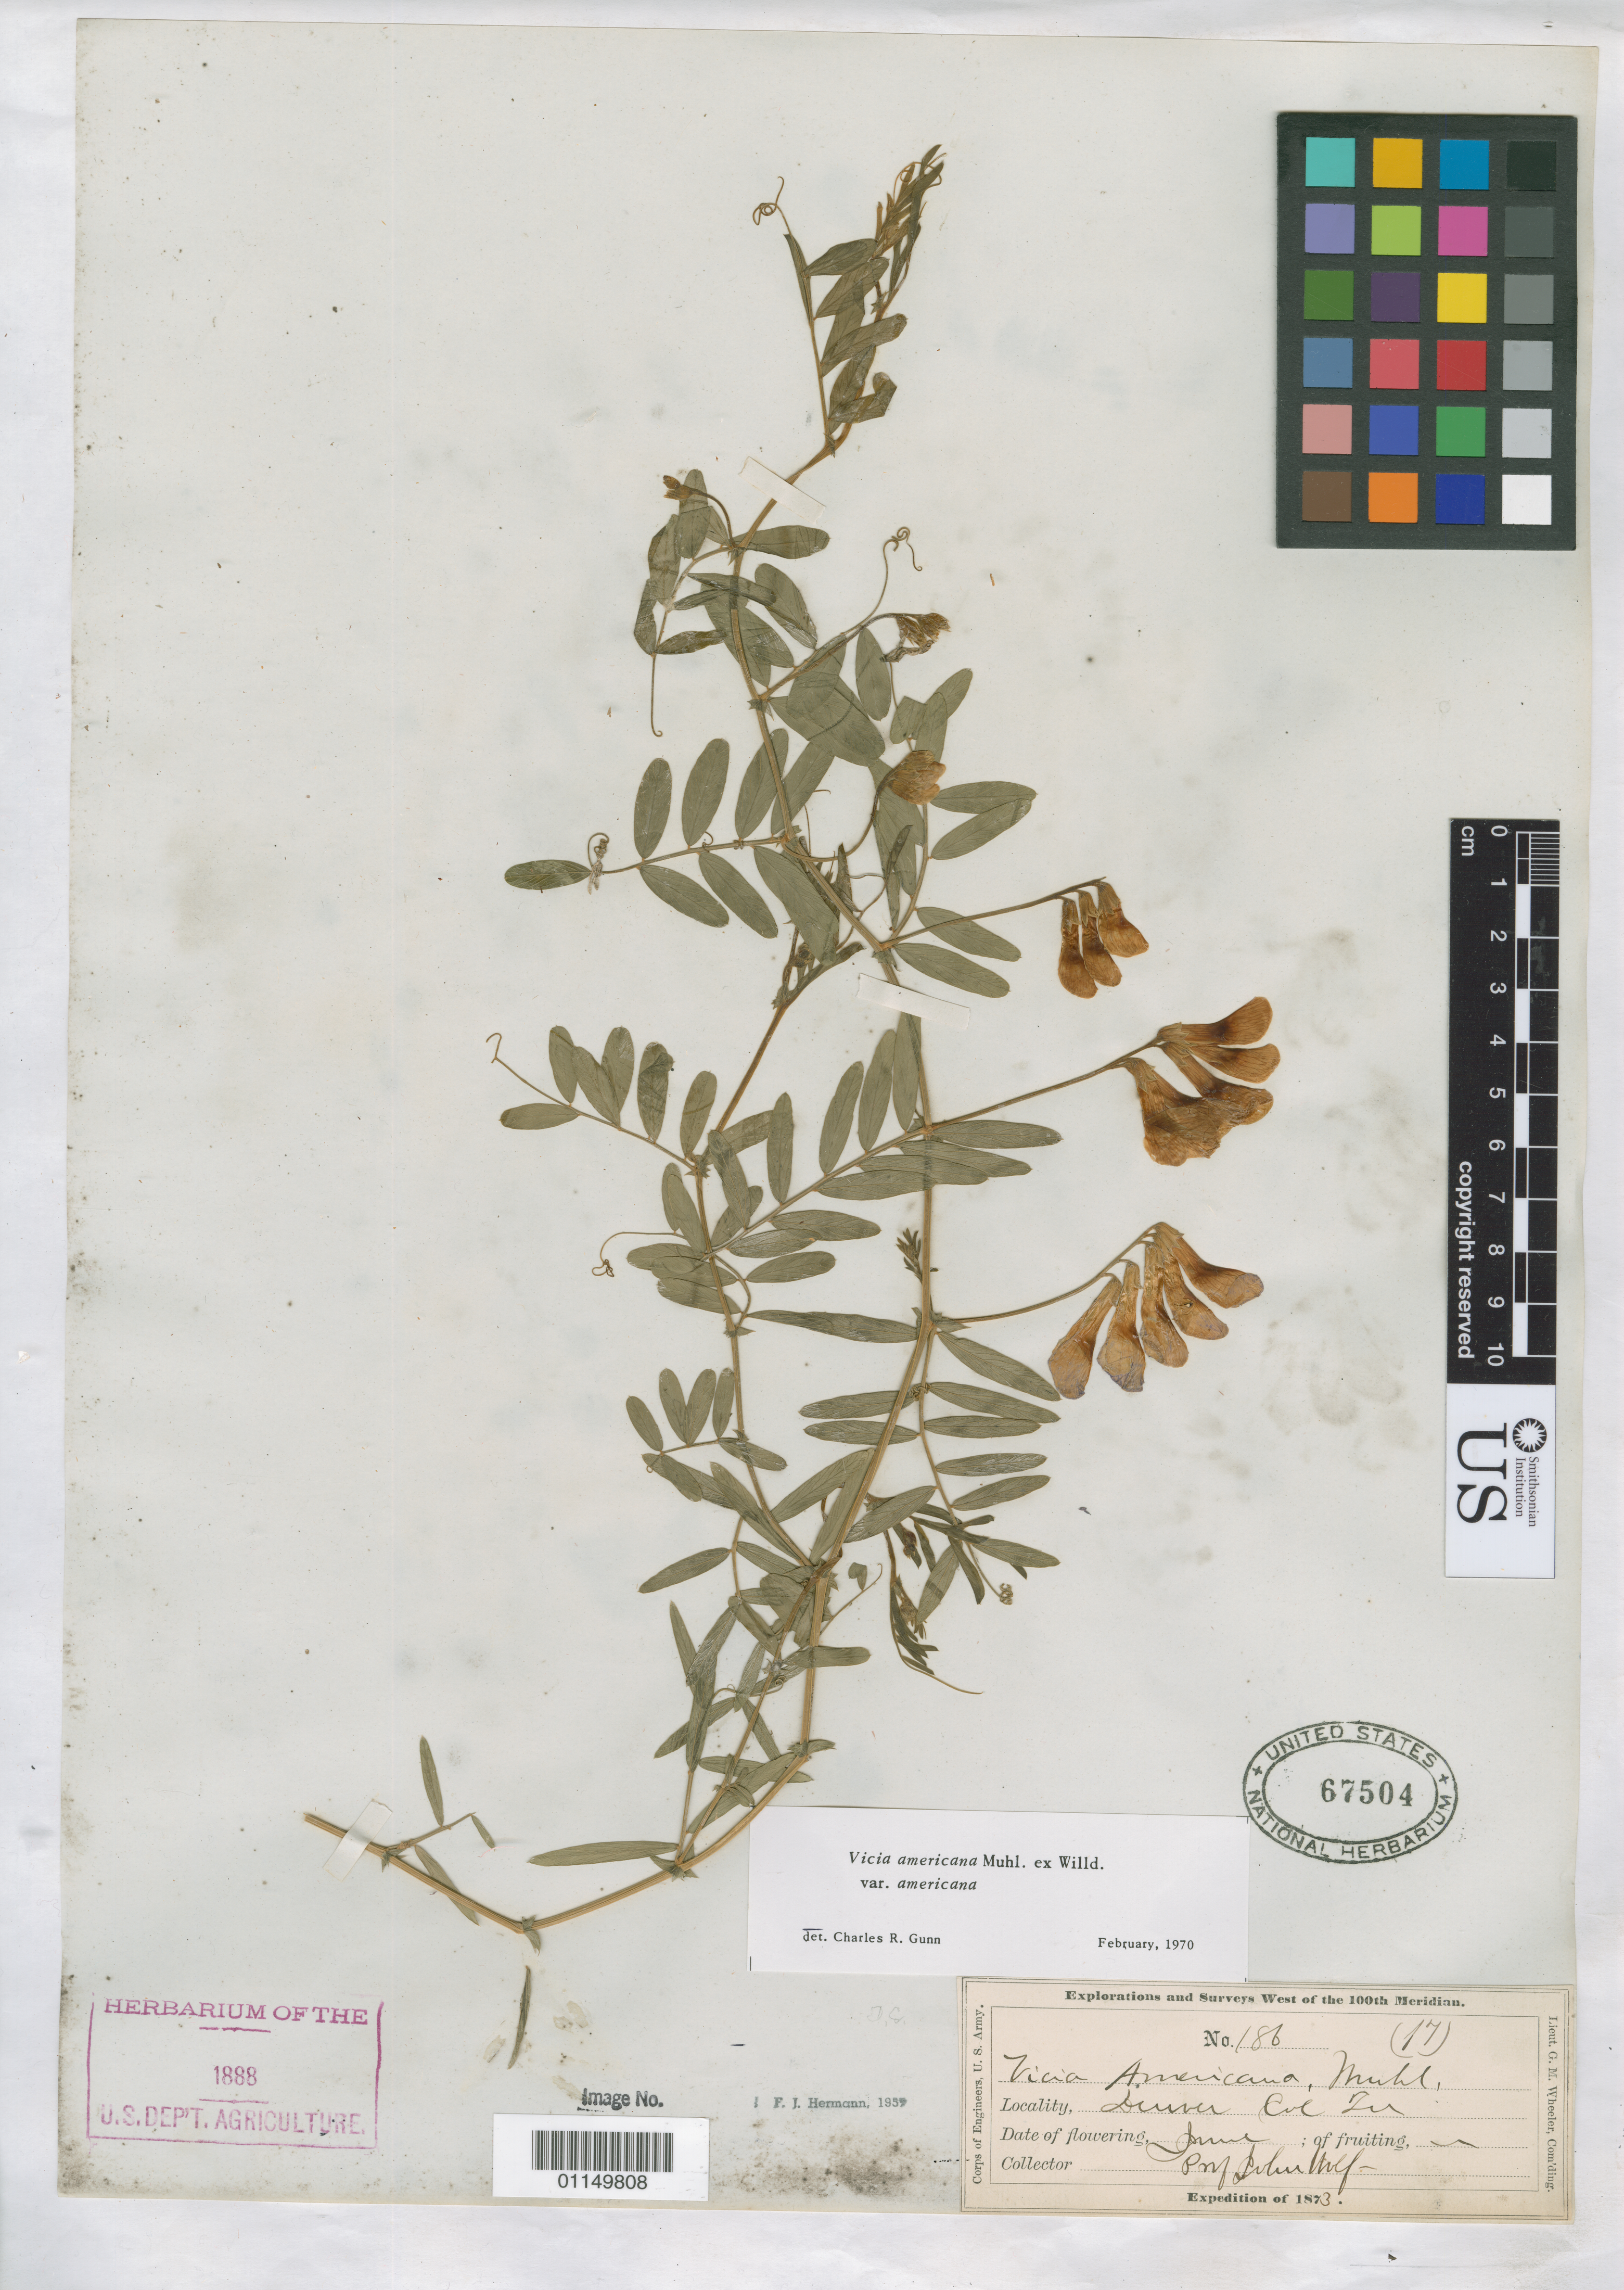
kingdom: Plantae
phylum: Tracheophyta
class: Magnoliopsida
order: Fabales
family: Fabaceae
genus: Vicia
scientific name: Vicia americana var. americana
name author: Muhl. ex Willd.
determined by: Gunn, C. R.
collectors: J. Wolf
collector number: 186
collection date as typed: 1873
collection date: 1873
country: United States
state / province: Colorado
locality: Denver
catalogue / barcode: US 67504